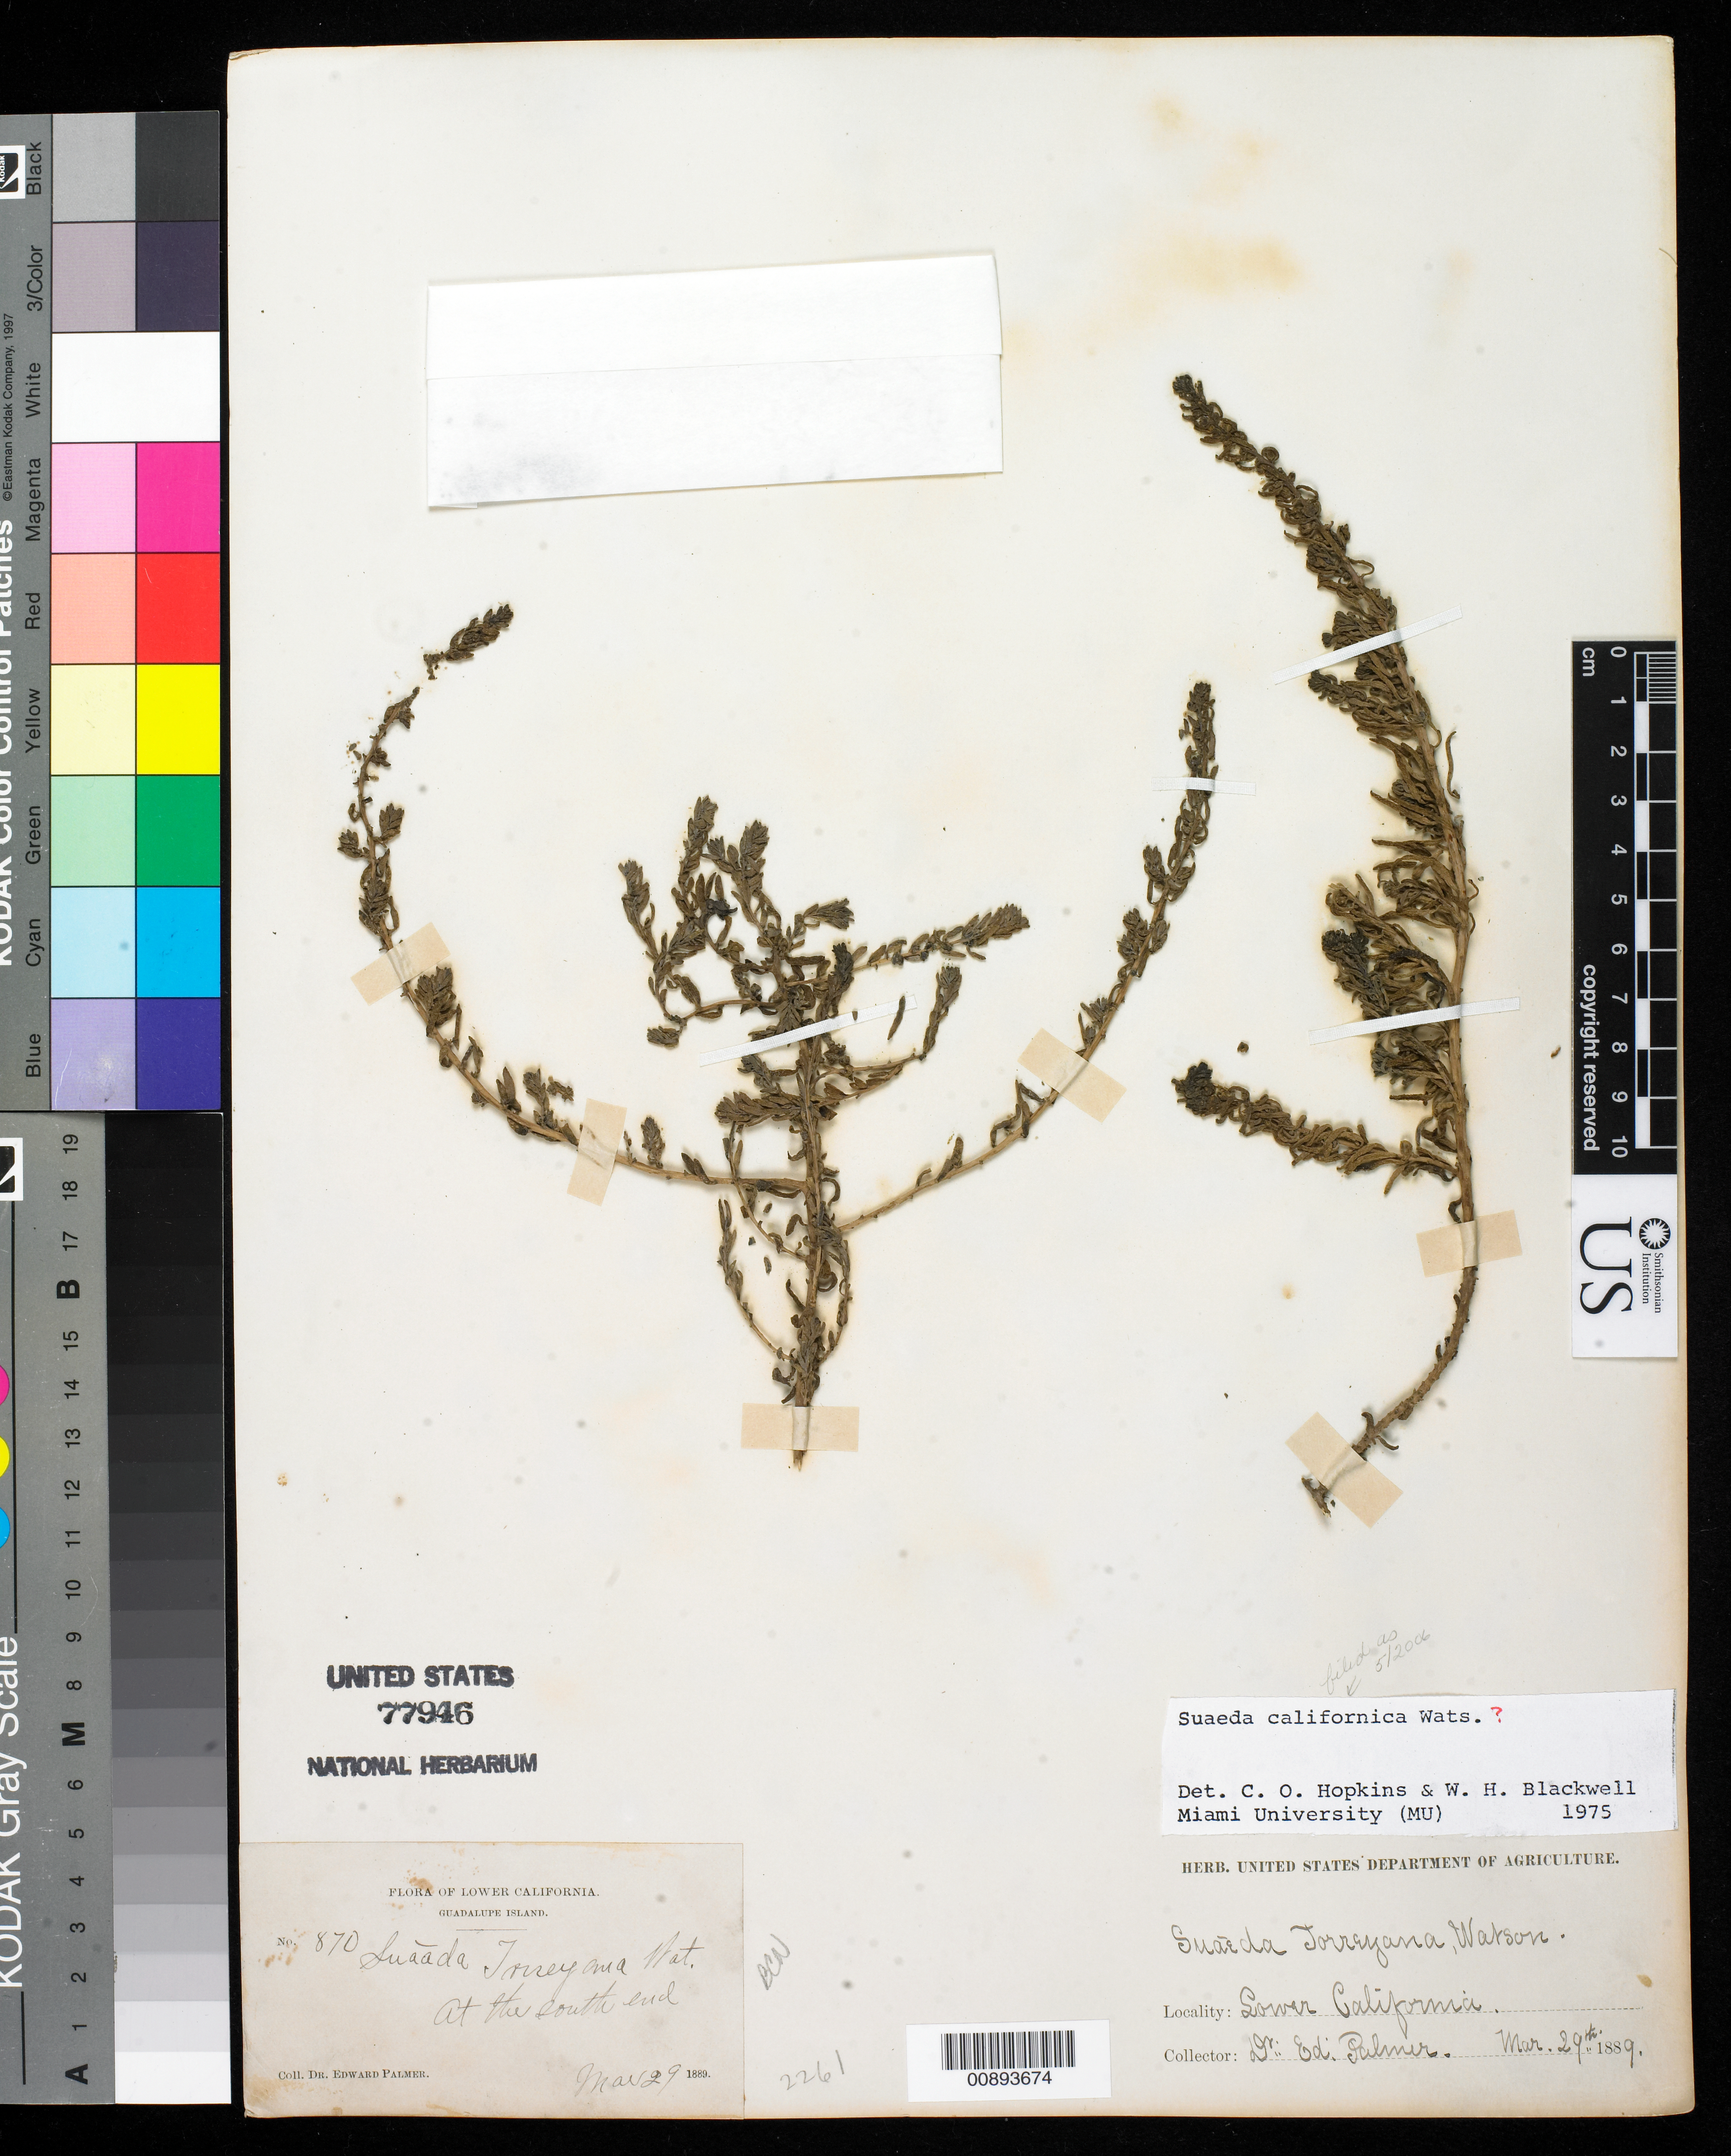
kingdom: Plantae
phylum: Tracheophyta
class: Magnoliopsida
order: Caryophyllales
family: Amaranthaceae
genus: Suaeda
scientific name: Suaeda californica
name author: S. Watson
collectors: E. Palmer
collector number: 870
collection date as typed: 29 Mar 1889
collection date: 1889-03-29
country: Mexico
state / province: Baja California Norte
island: Guadalupe I.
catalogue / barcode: US 77946